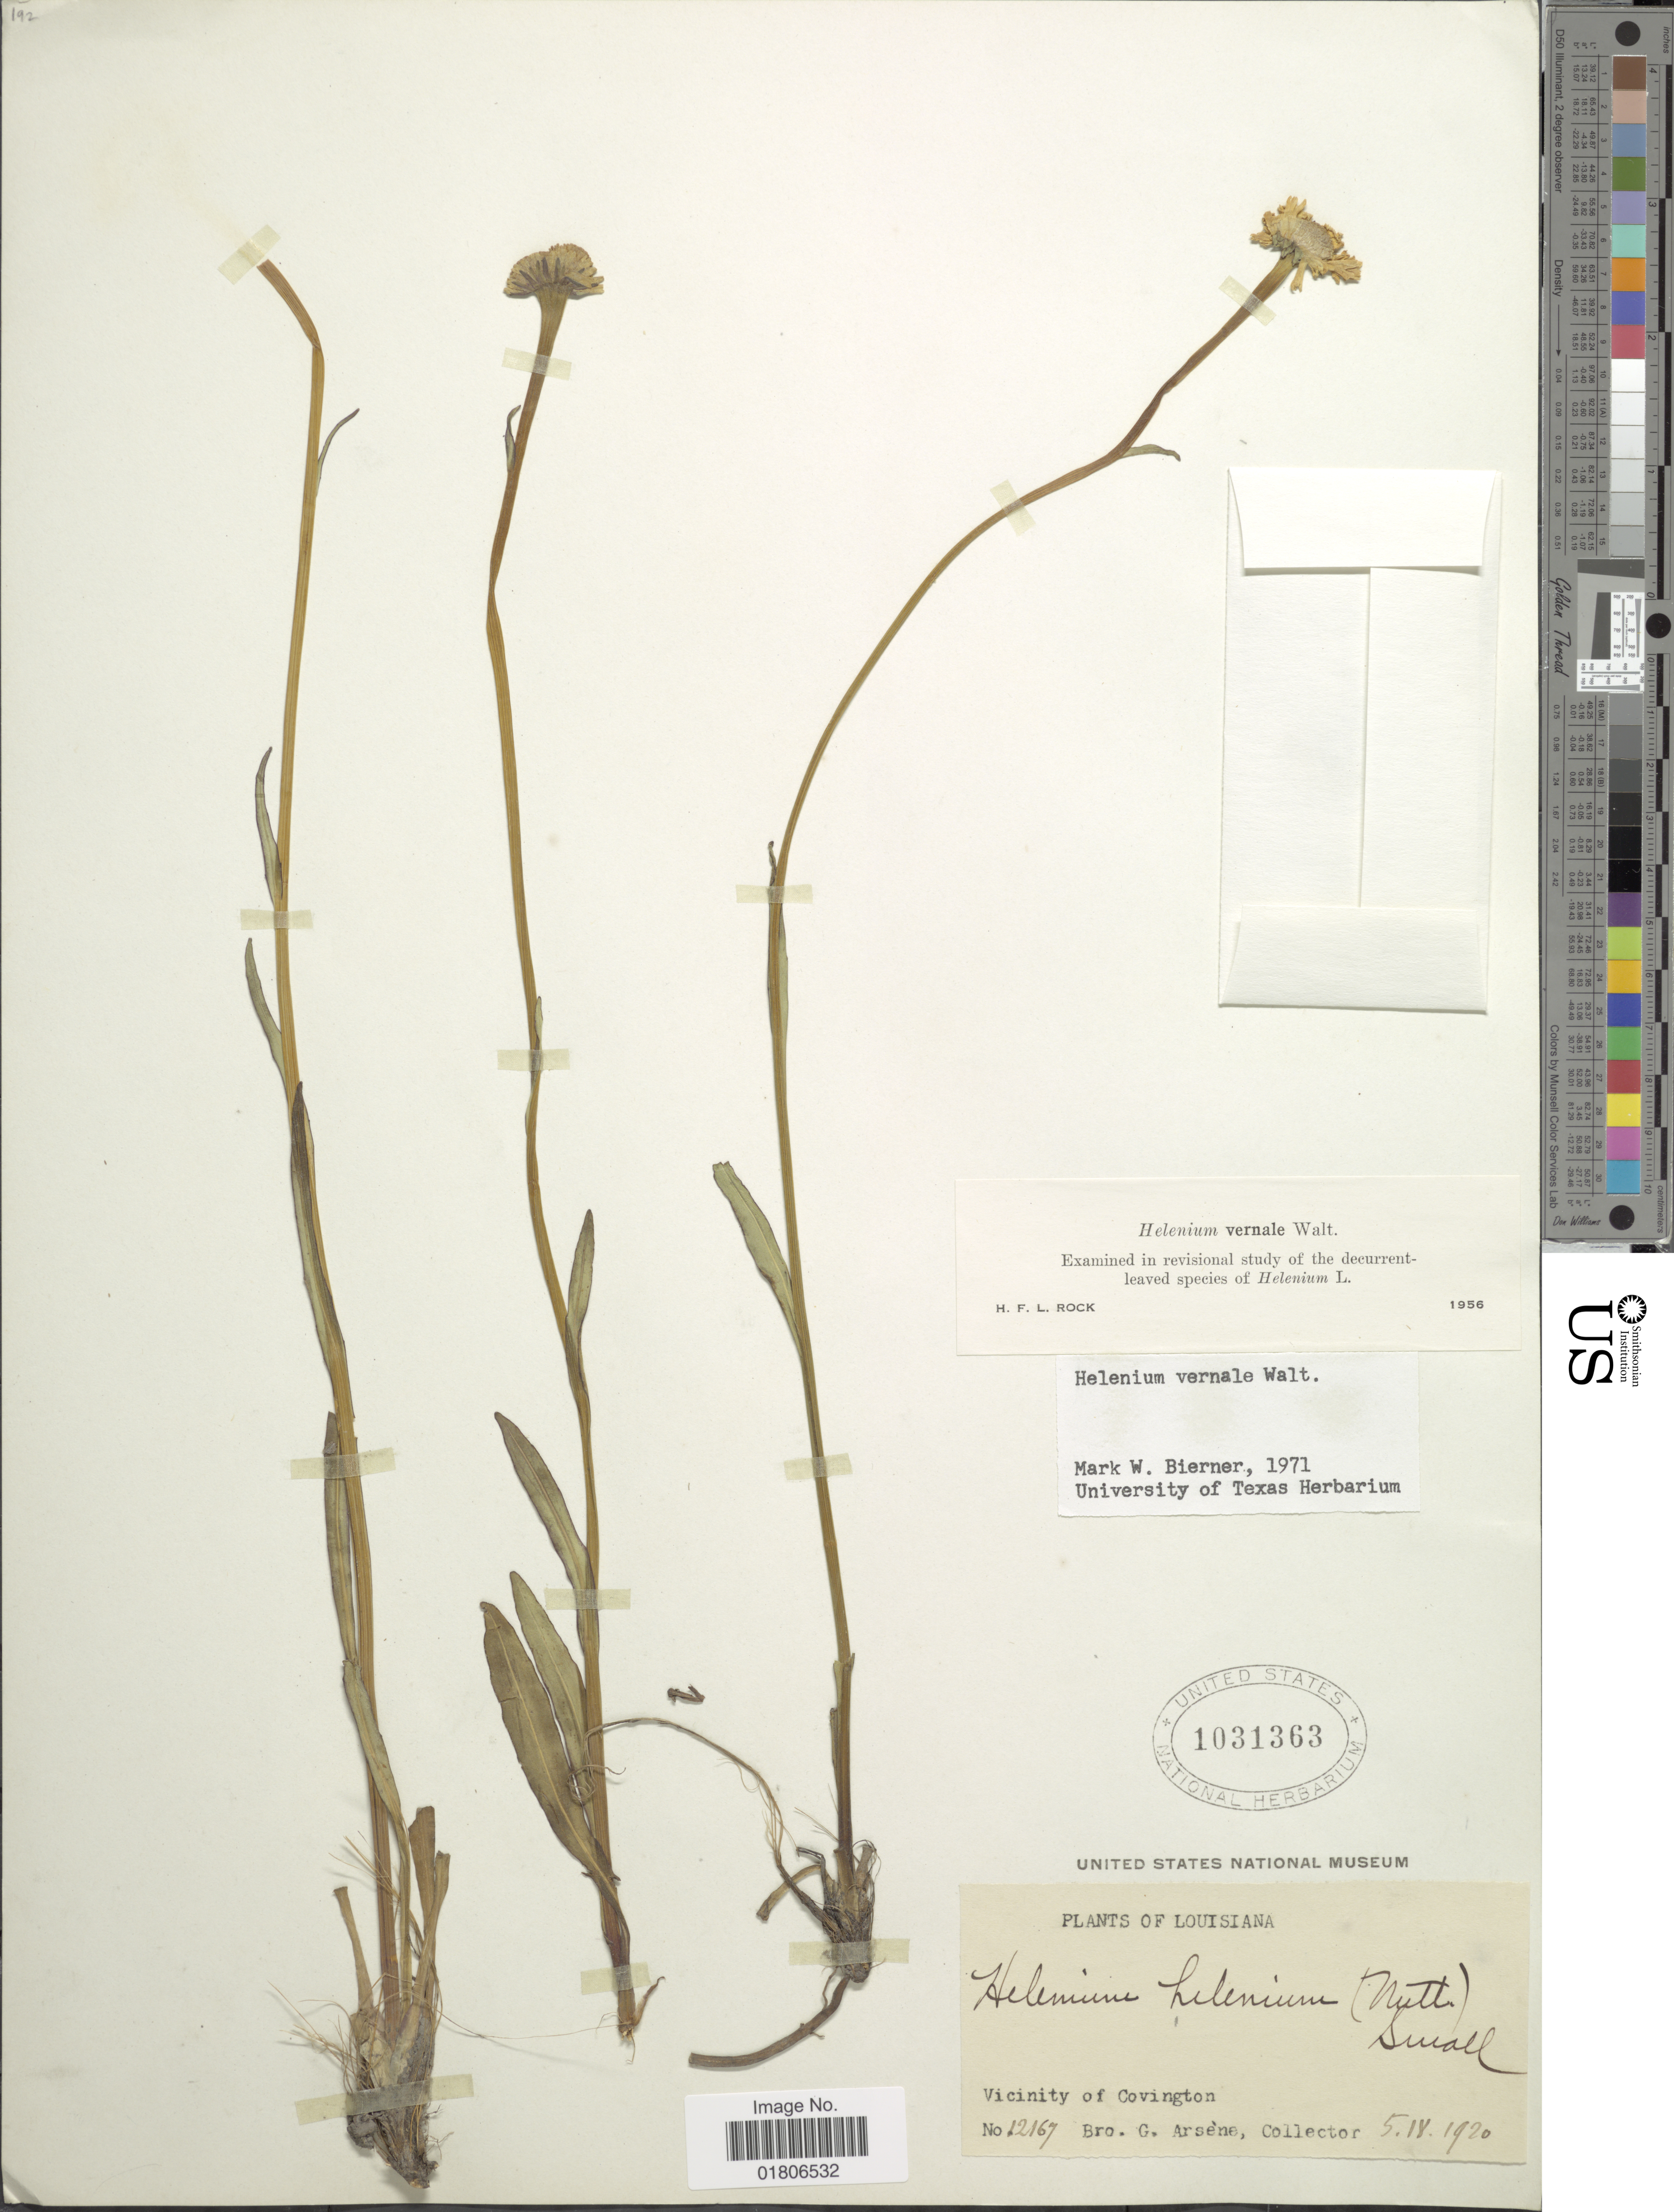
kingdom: Plantae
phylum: Tracheophyta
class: Magnoliopsida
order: Asterales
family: Asteraceae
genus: Helenium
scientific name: Helenium vernale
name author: Walter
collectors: Bro. G. Arsène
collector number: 12167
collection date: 1920-04-05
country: United States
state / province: Louisiana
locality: Vicinity of Covington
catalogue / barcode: US 1031363